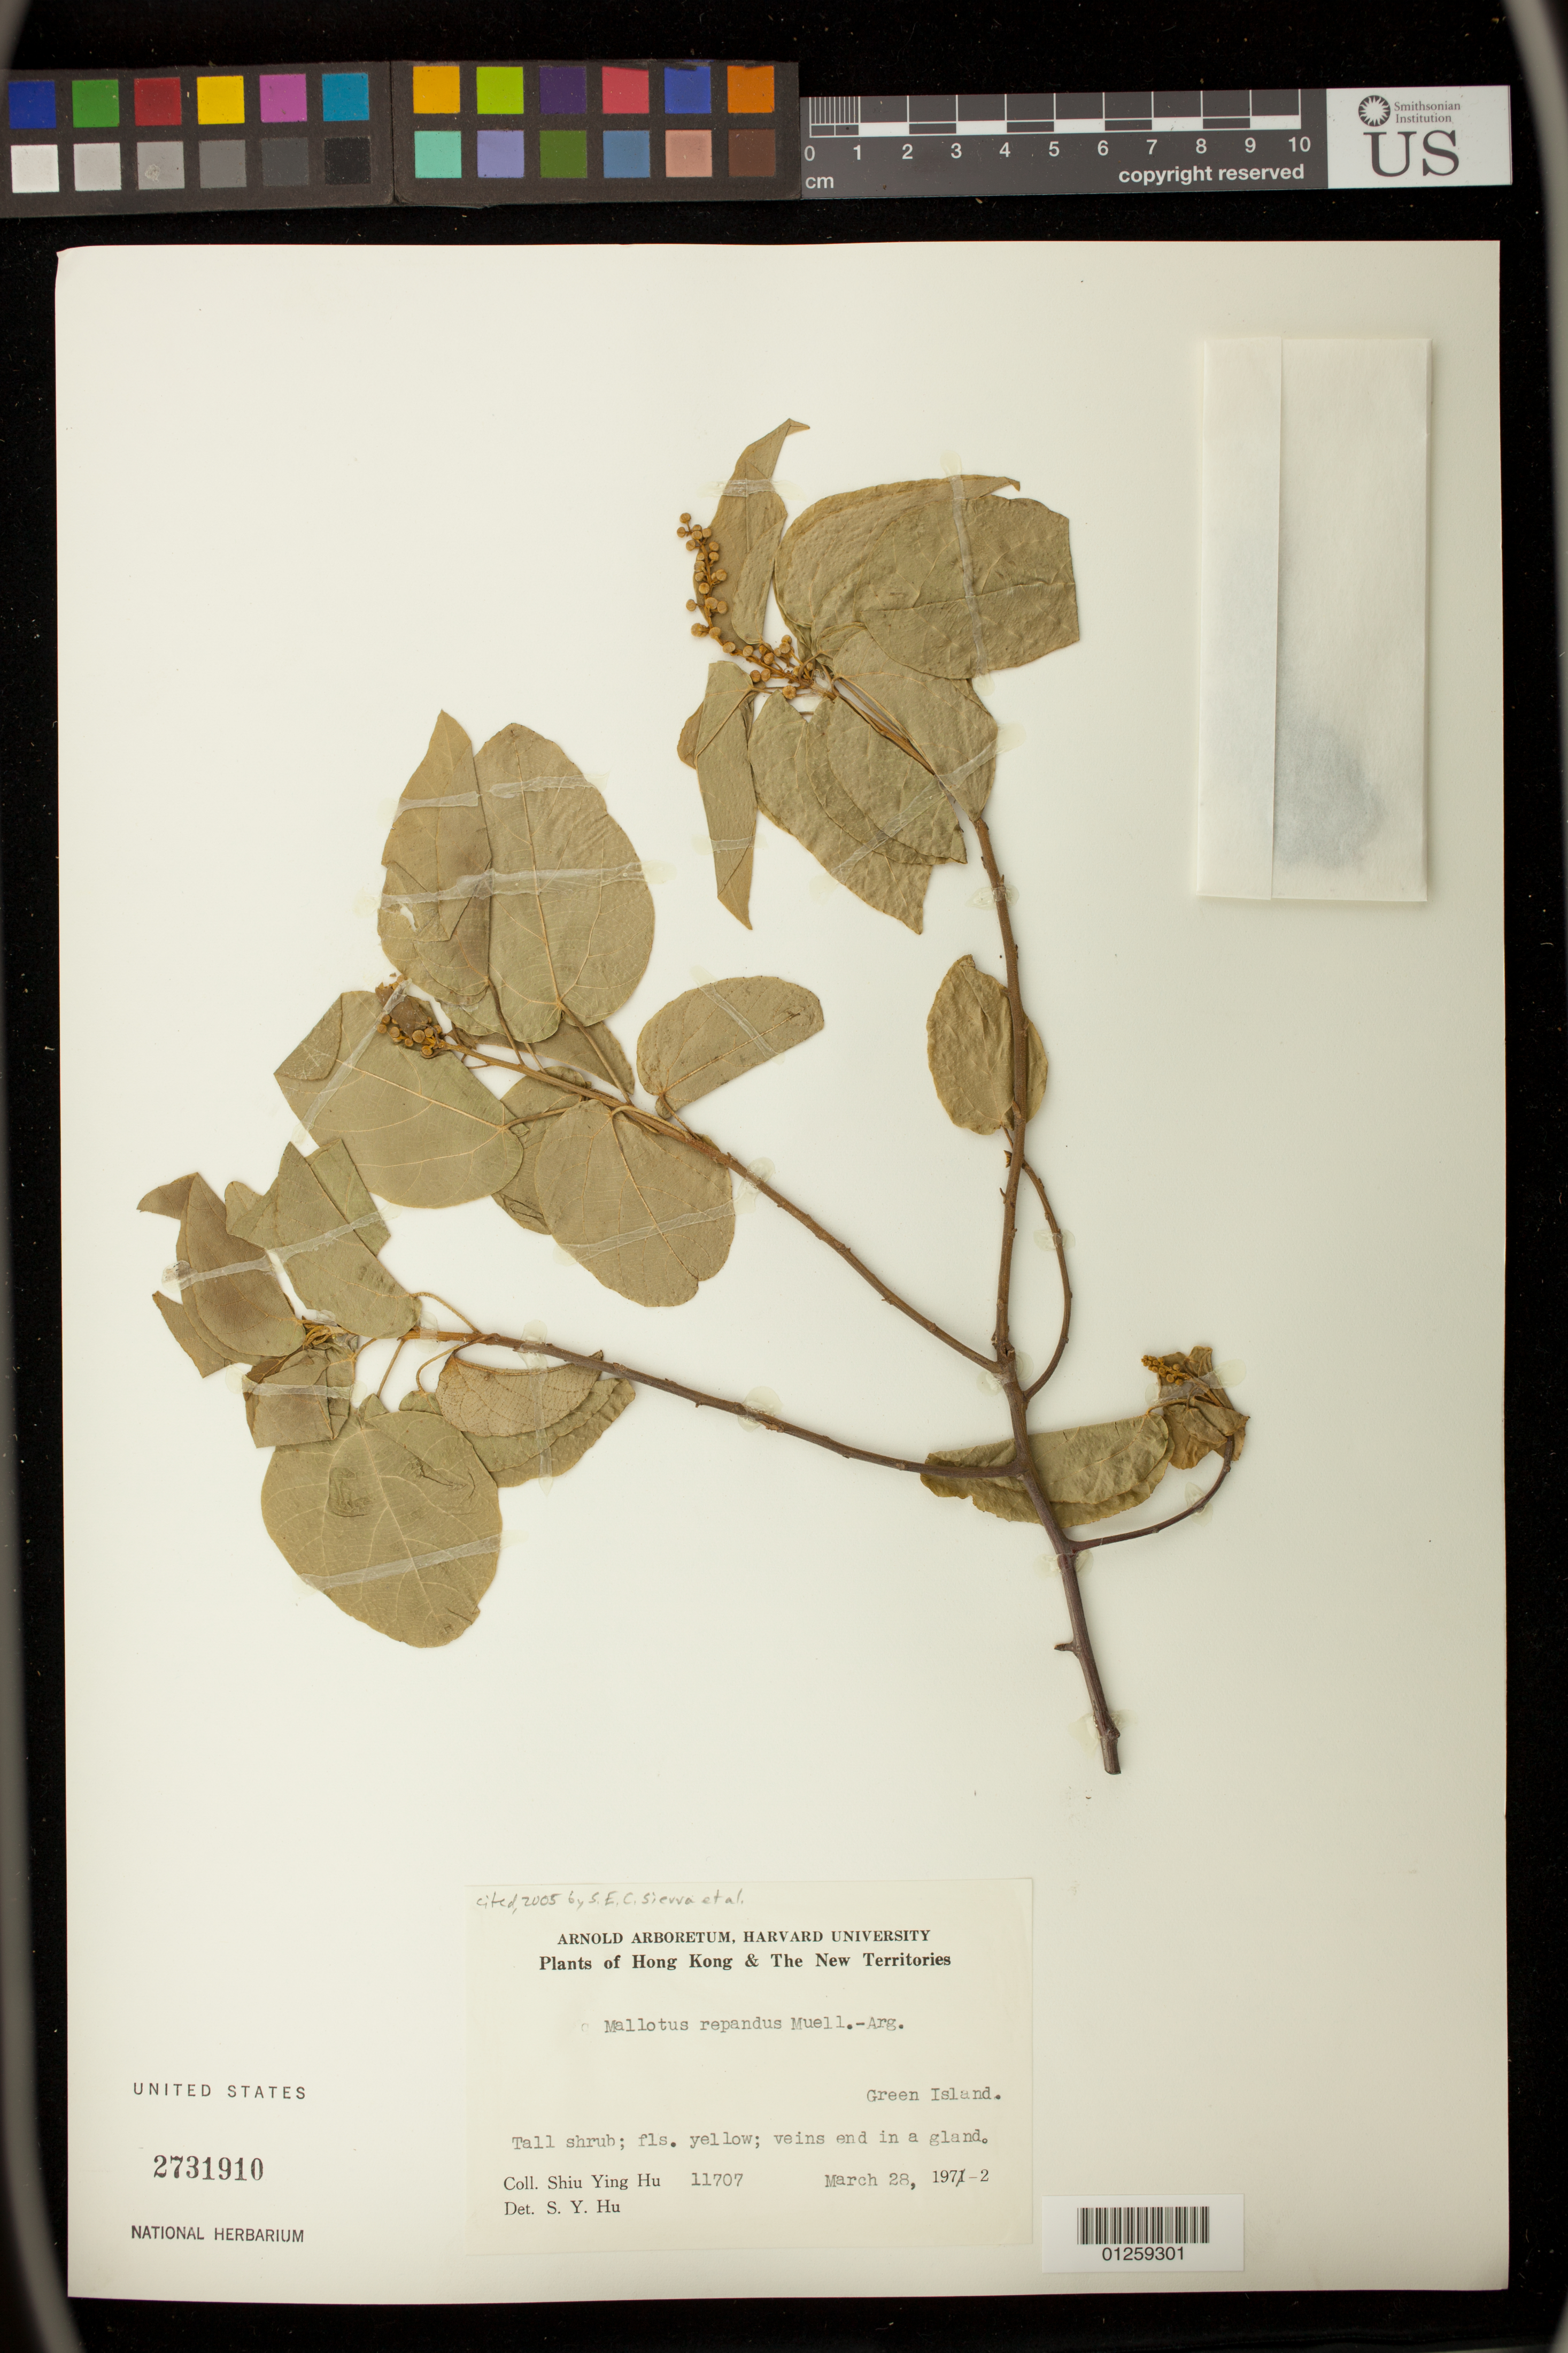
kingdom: Plantae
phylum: Tracheophyta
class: Magnoliopsida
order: Malpighiales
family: Euphorbiaceae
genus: Mallotus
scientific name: Mallotus repandus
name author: (Rottler) Müll. Arg.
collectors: S. Y. Hu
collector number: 11707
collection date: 1972-03-28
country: China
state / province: Hong Kong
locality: Green Island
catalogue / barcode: US 2731910